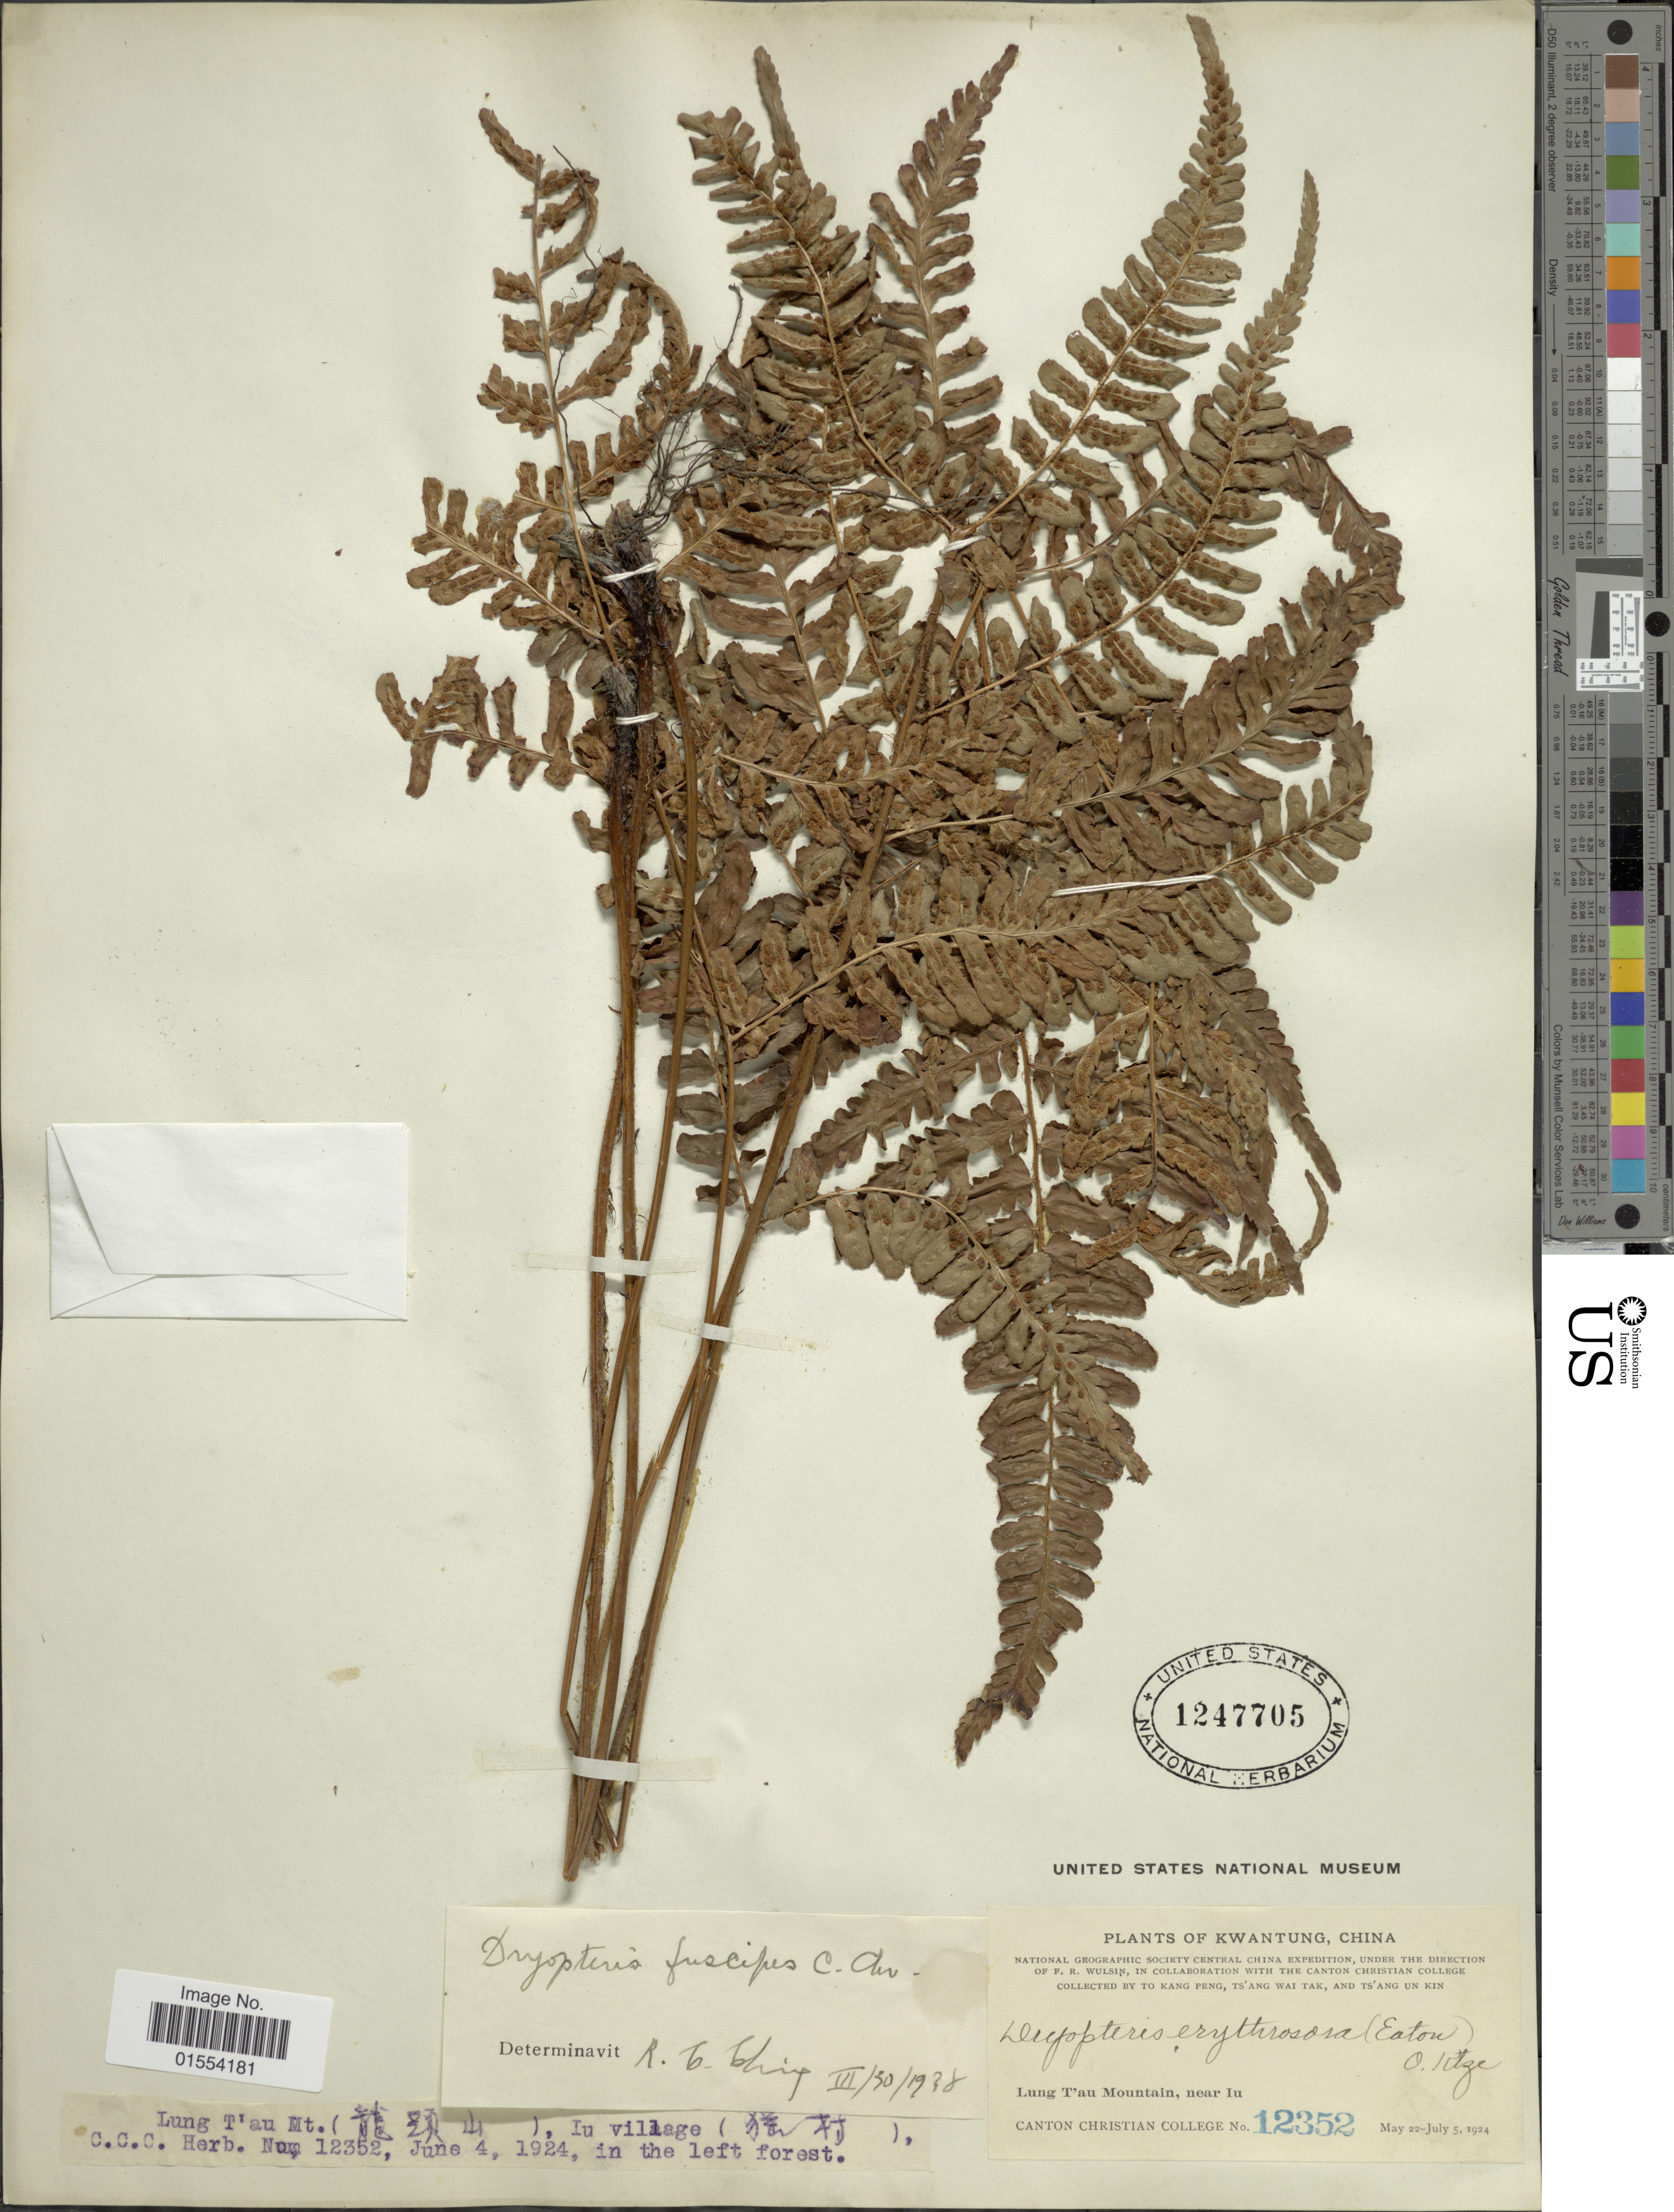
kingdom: Plantae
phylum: Tracheophyta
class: Polypodiopsida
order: Polypodiales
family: Dryopteridaceae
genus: Dryopteris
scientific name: Dryopteris fuscipes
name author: C. Chr.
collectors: Canton Christian College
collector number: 12352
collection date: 1924-05-22/1924-07-05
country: China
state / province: Guangdong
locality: Kwangtung, China. Lung T'au Mountain, near Iu.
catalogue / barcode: US 1247705